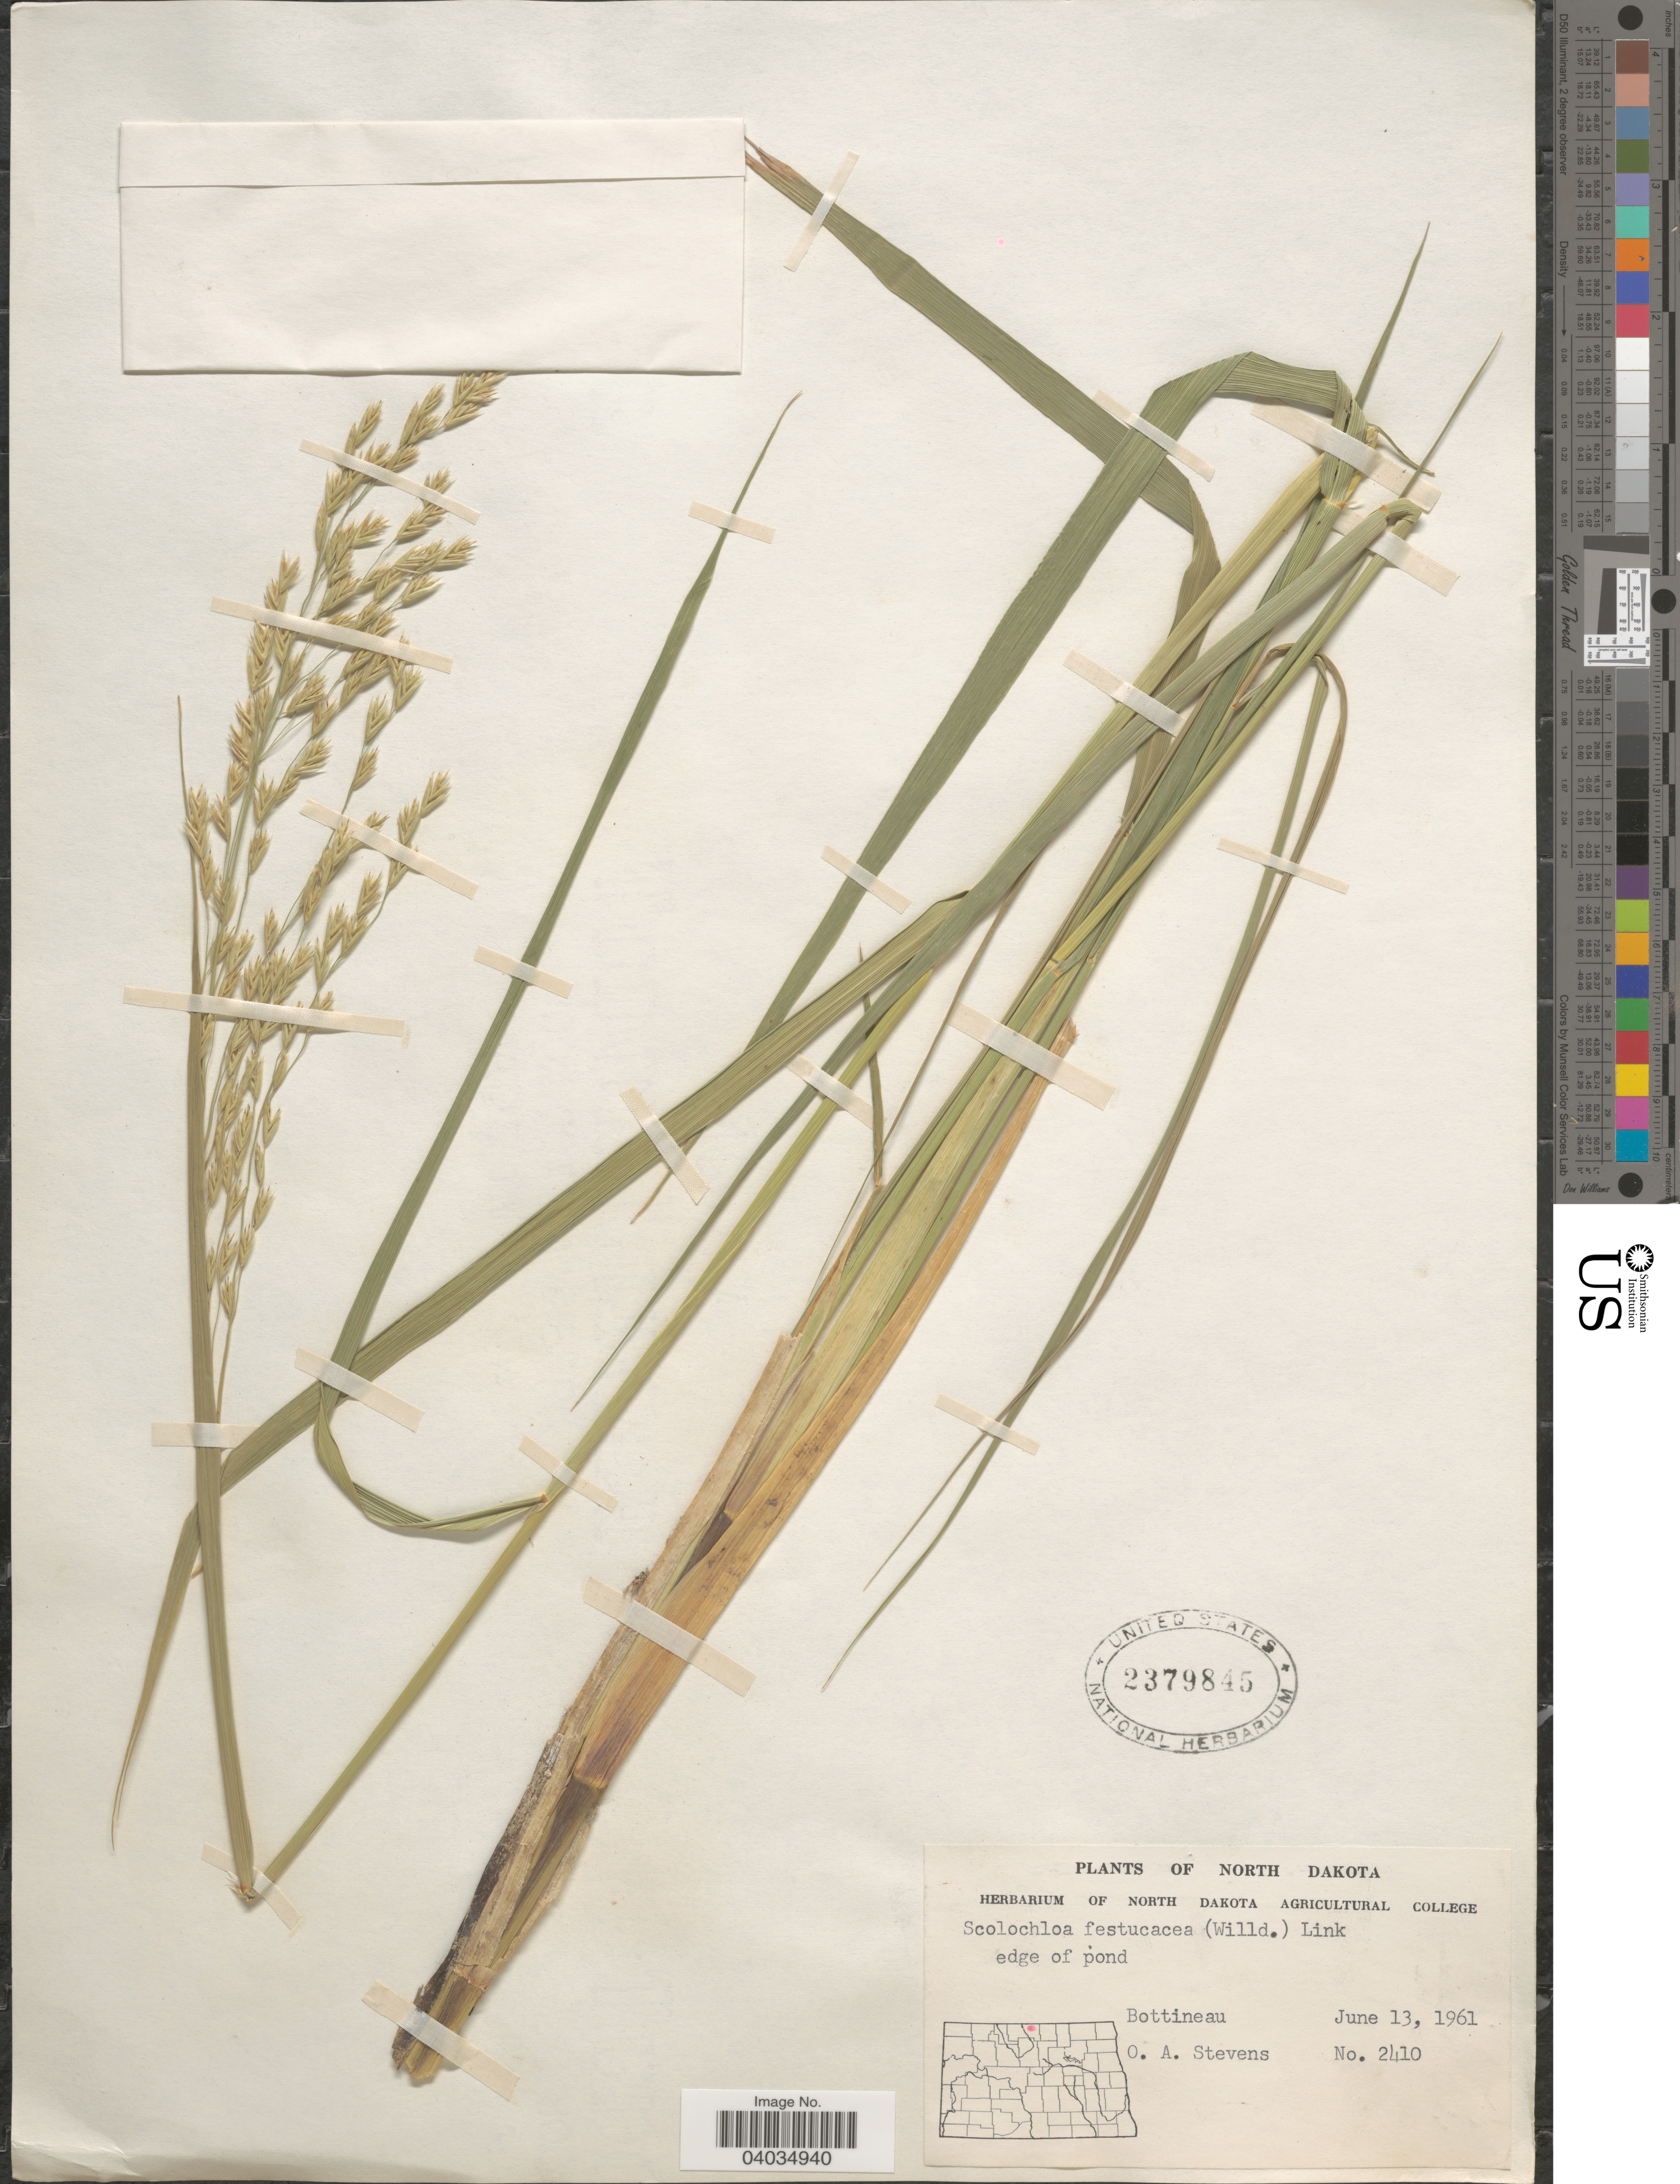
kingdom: Plantae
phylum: Tracheophyta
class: Liliopsida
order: Poales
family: Poaceae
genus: Scolochloa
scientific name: Scolochloa festucacea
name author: (Willd.) Link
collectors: O. A. Stevens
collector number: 2410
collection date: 1961-06-13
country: United States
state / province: North Dakota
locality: Bottineau.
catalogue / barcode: US 2379845